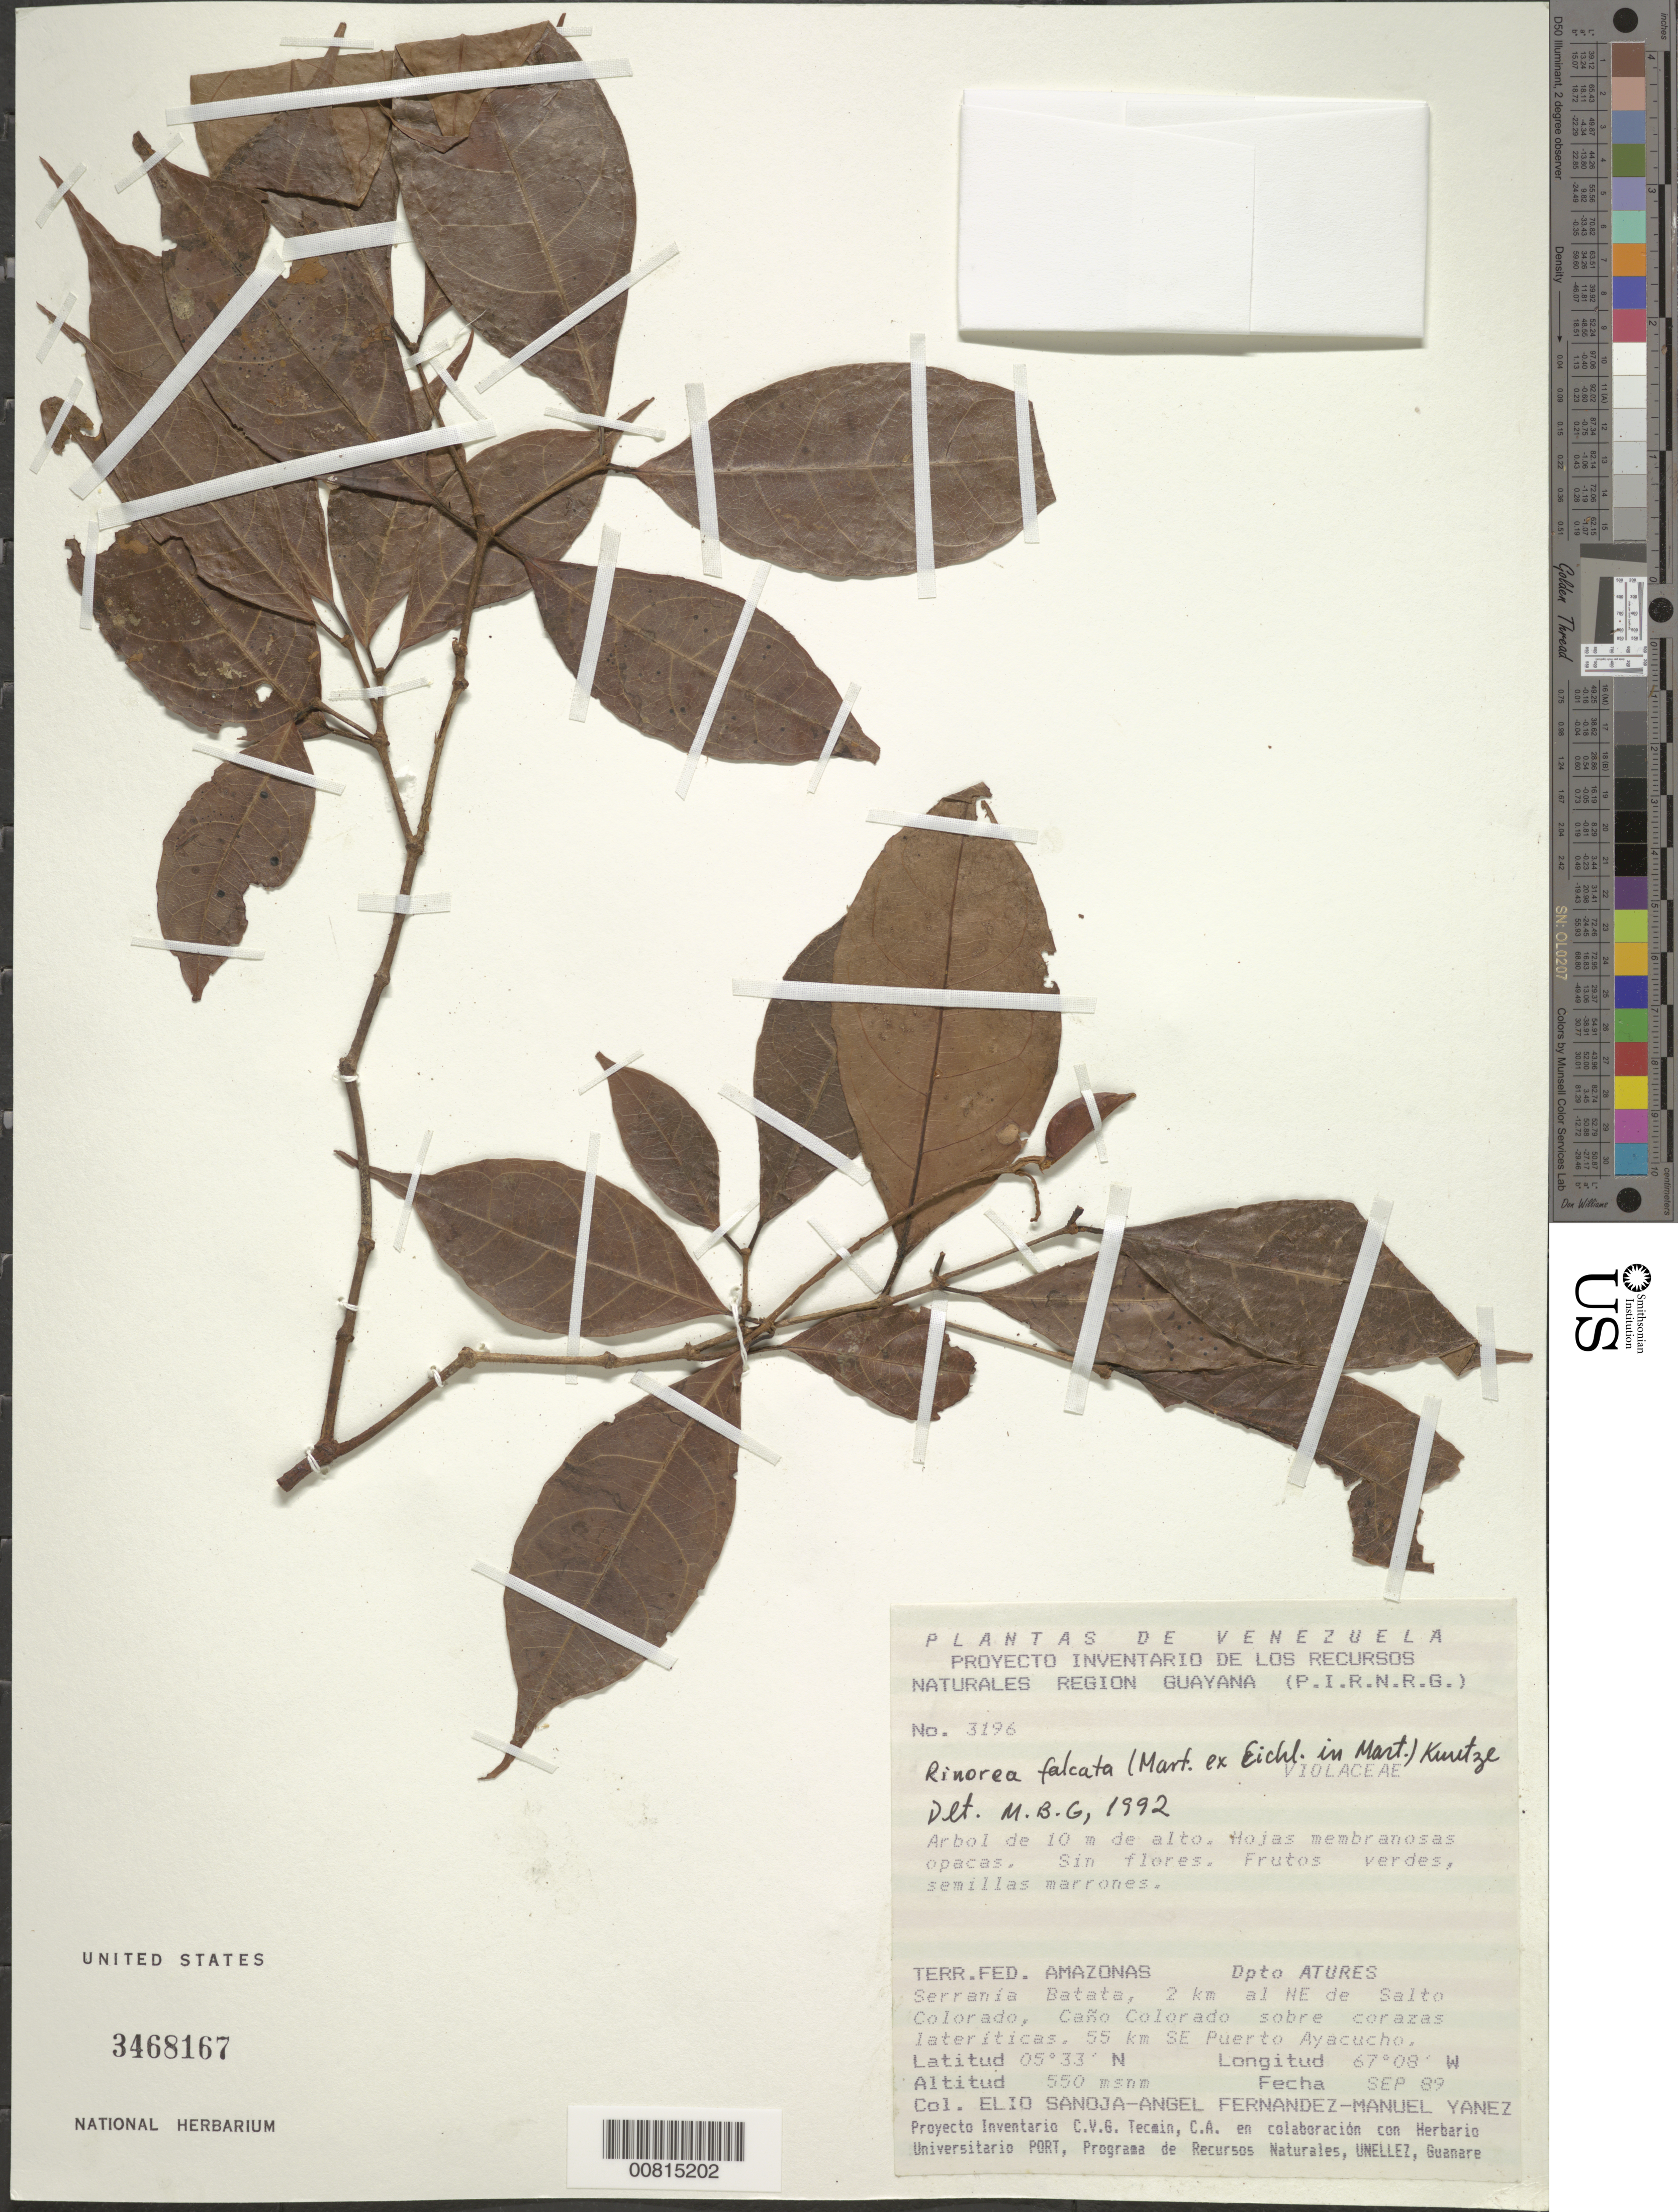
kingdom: Plantae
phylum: Tracheophyta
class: Magnoliopsida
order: Malpighiales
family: Violaceae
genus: Rinorea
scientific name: Rinorea falcata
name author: (Mart. ex Eichler) Kuntze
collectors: E. Sanoja, A. Fernandez & M. Yanez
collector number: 3196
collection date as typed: Sep-89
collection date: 1989-09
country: Venezuela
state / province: Amazonas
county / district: Atures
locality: Serrania Batata, 2 km NE de Salto Colorado, Caño Colorado, 55 km SE Puerto Ayacucho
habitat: Sobre corazas lateríticas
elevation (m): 550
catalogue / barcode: US 3468167